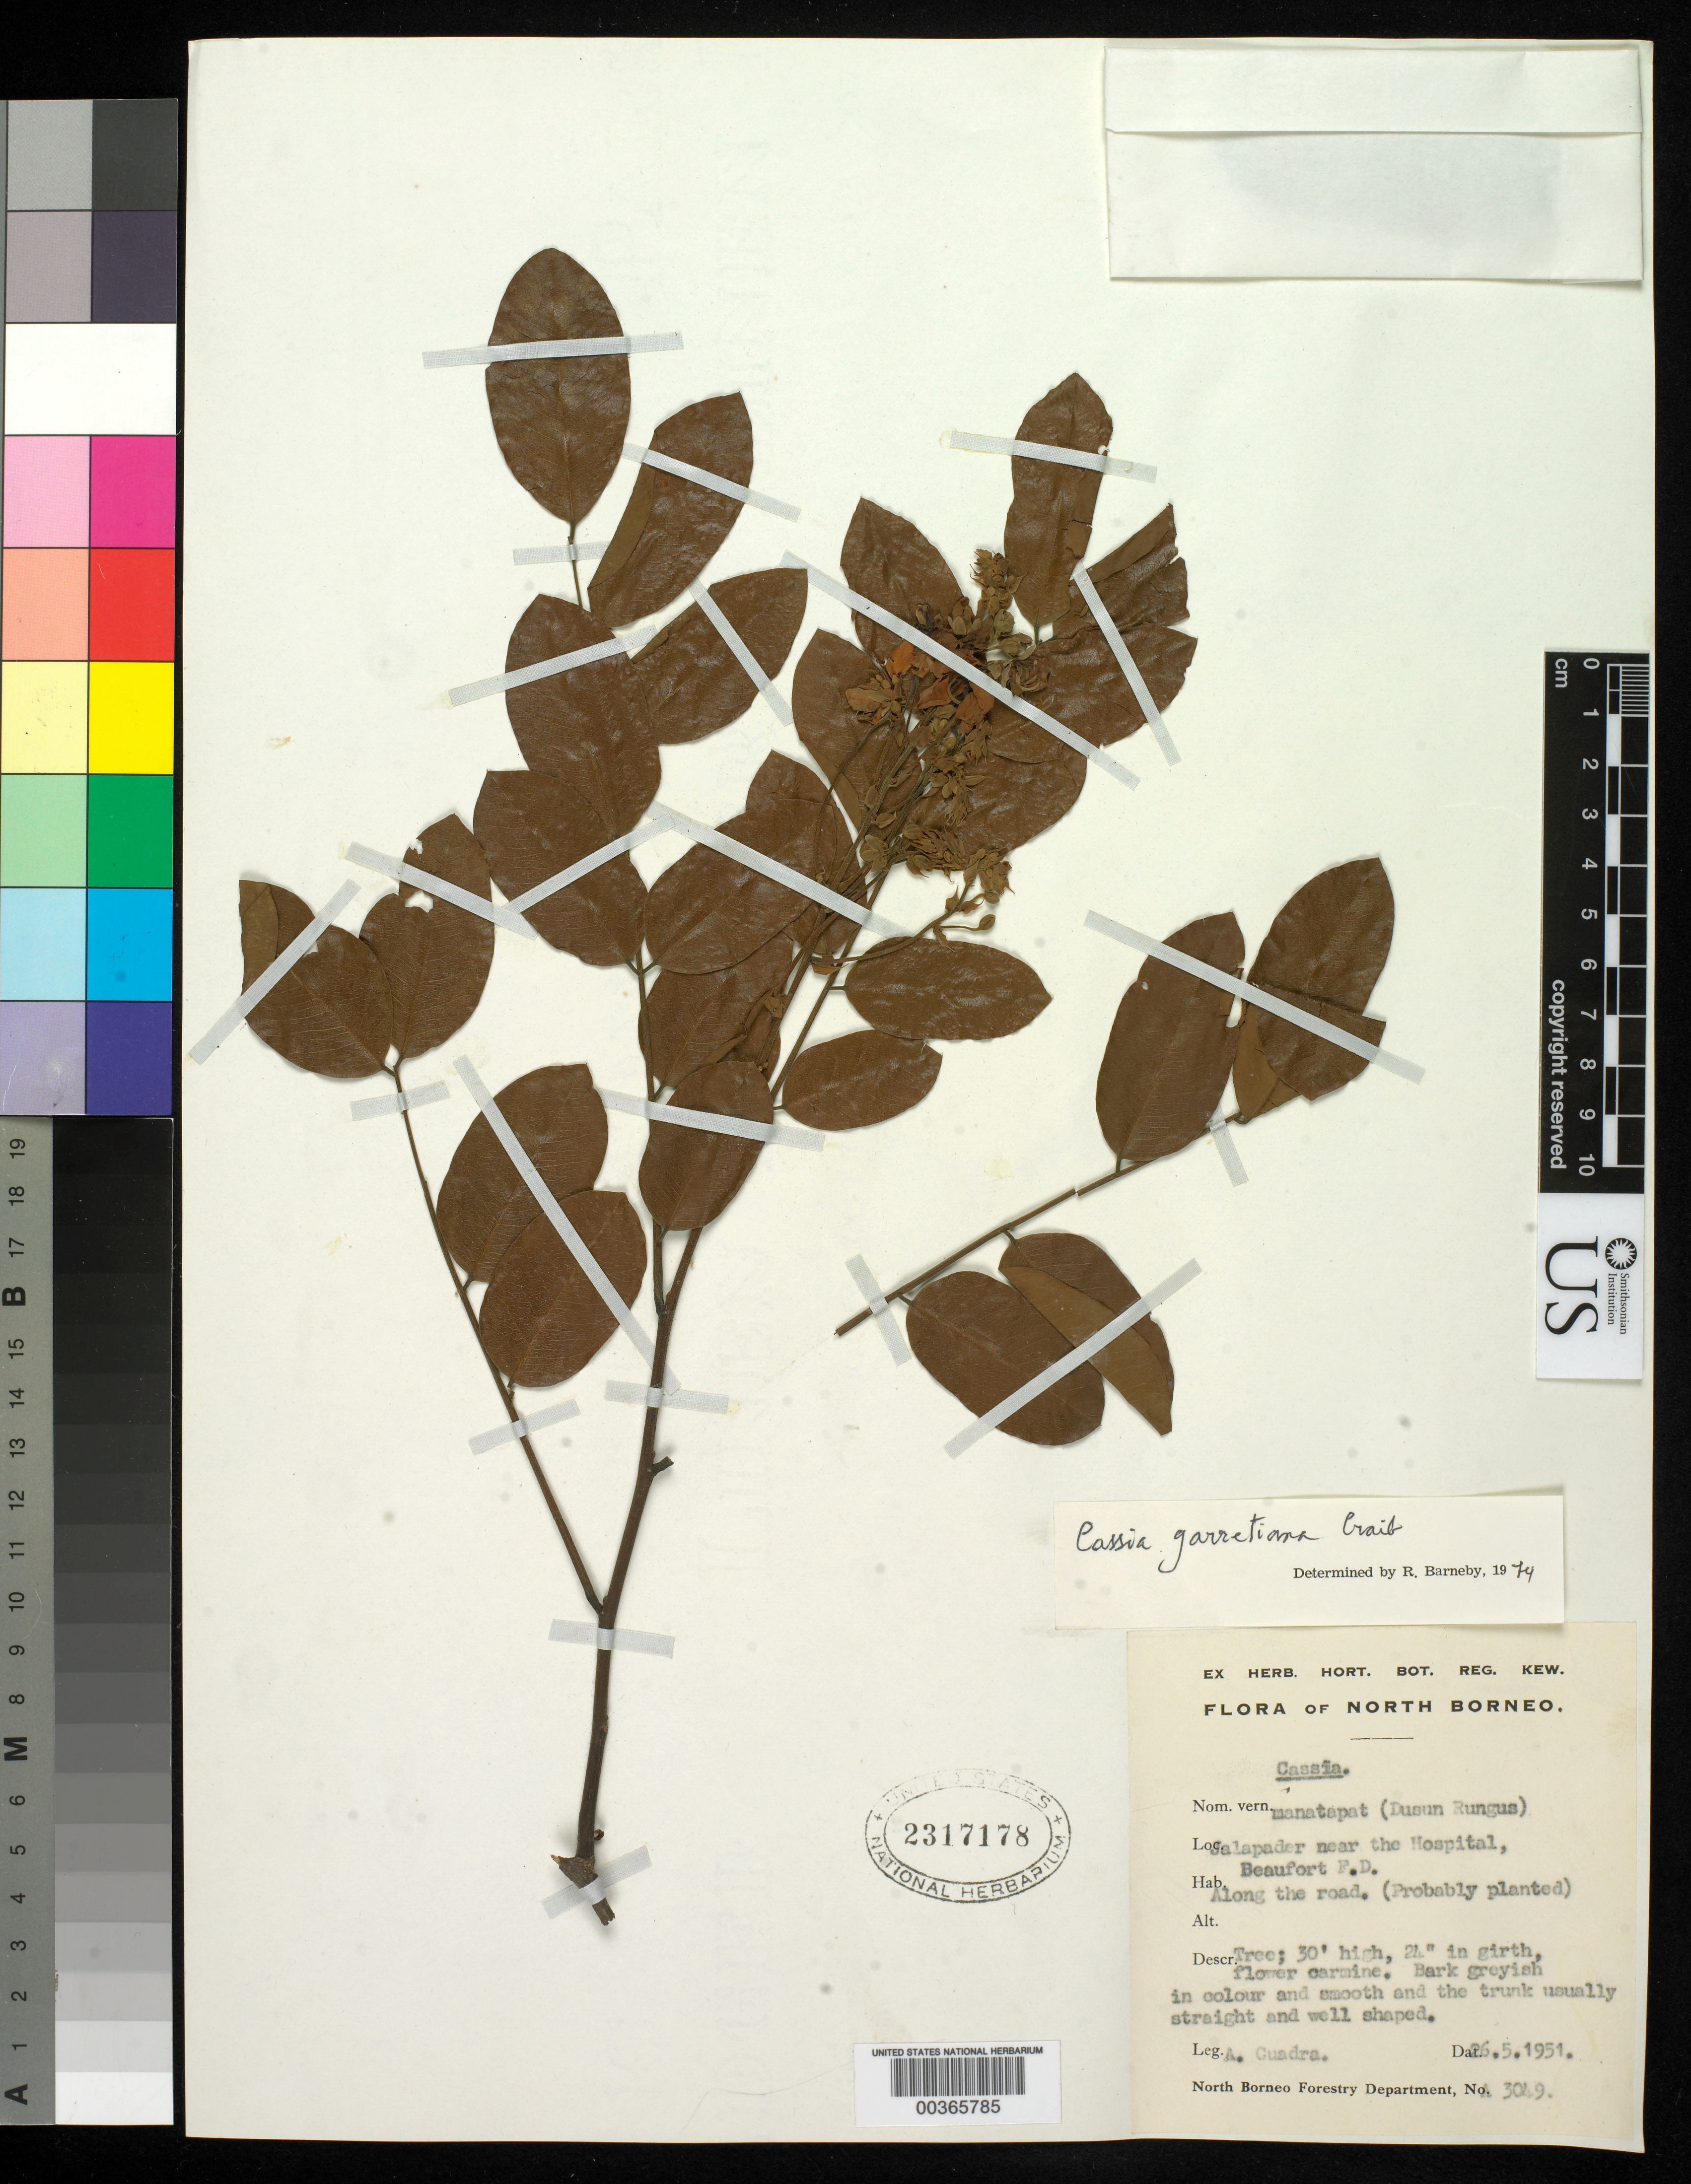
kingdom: Plantae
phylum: Tracheophyta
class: Magnoliopsida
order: Fabales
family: Fabaceae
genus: Senna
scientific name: Senna garrettiana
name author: (Craib) H.S. Irwin & Barneby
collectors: A. Guadra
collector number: A 3049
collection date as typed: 26 May 1951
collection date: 1951-05-26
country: Malaysia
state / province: Sabah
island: Borneo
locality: Jalapader near the hospital, beaufort f.d.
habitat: Along road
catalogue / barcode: US 2317178